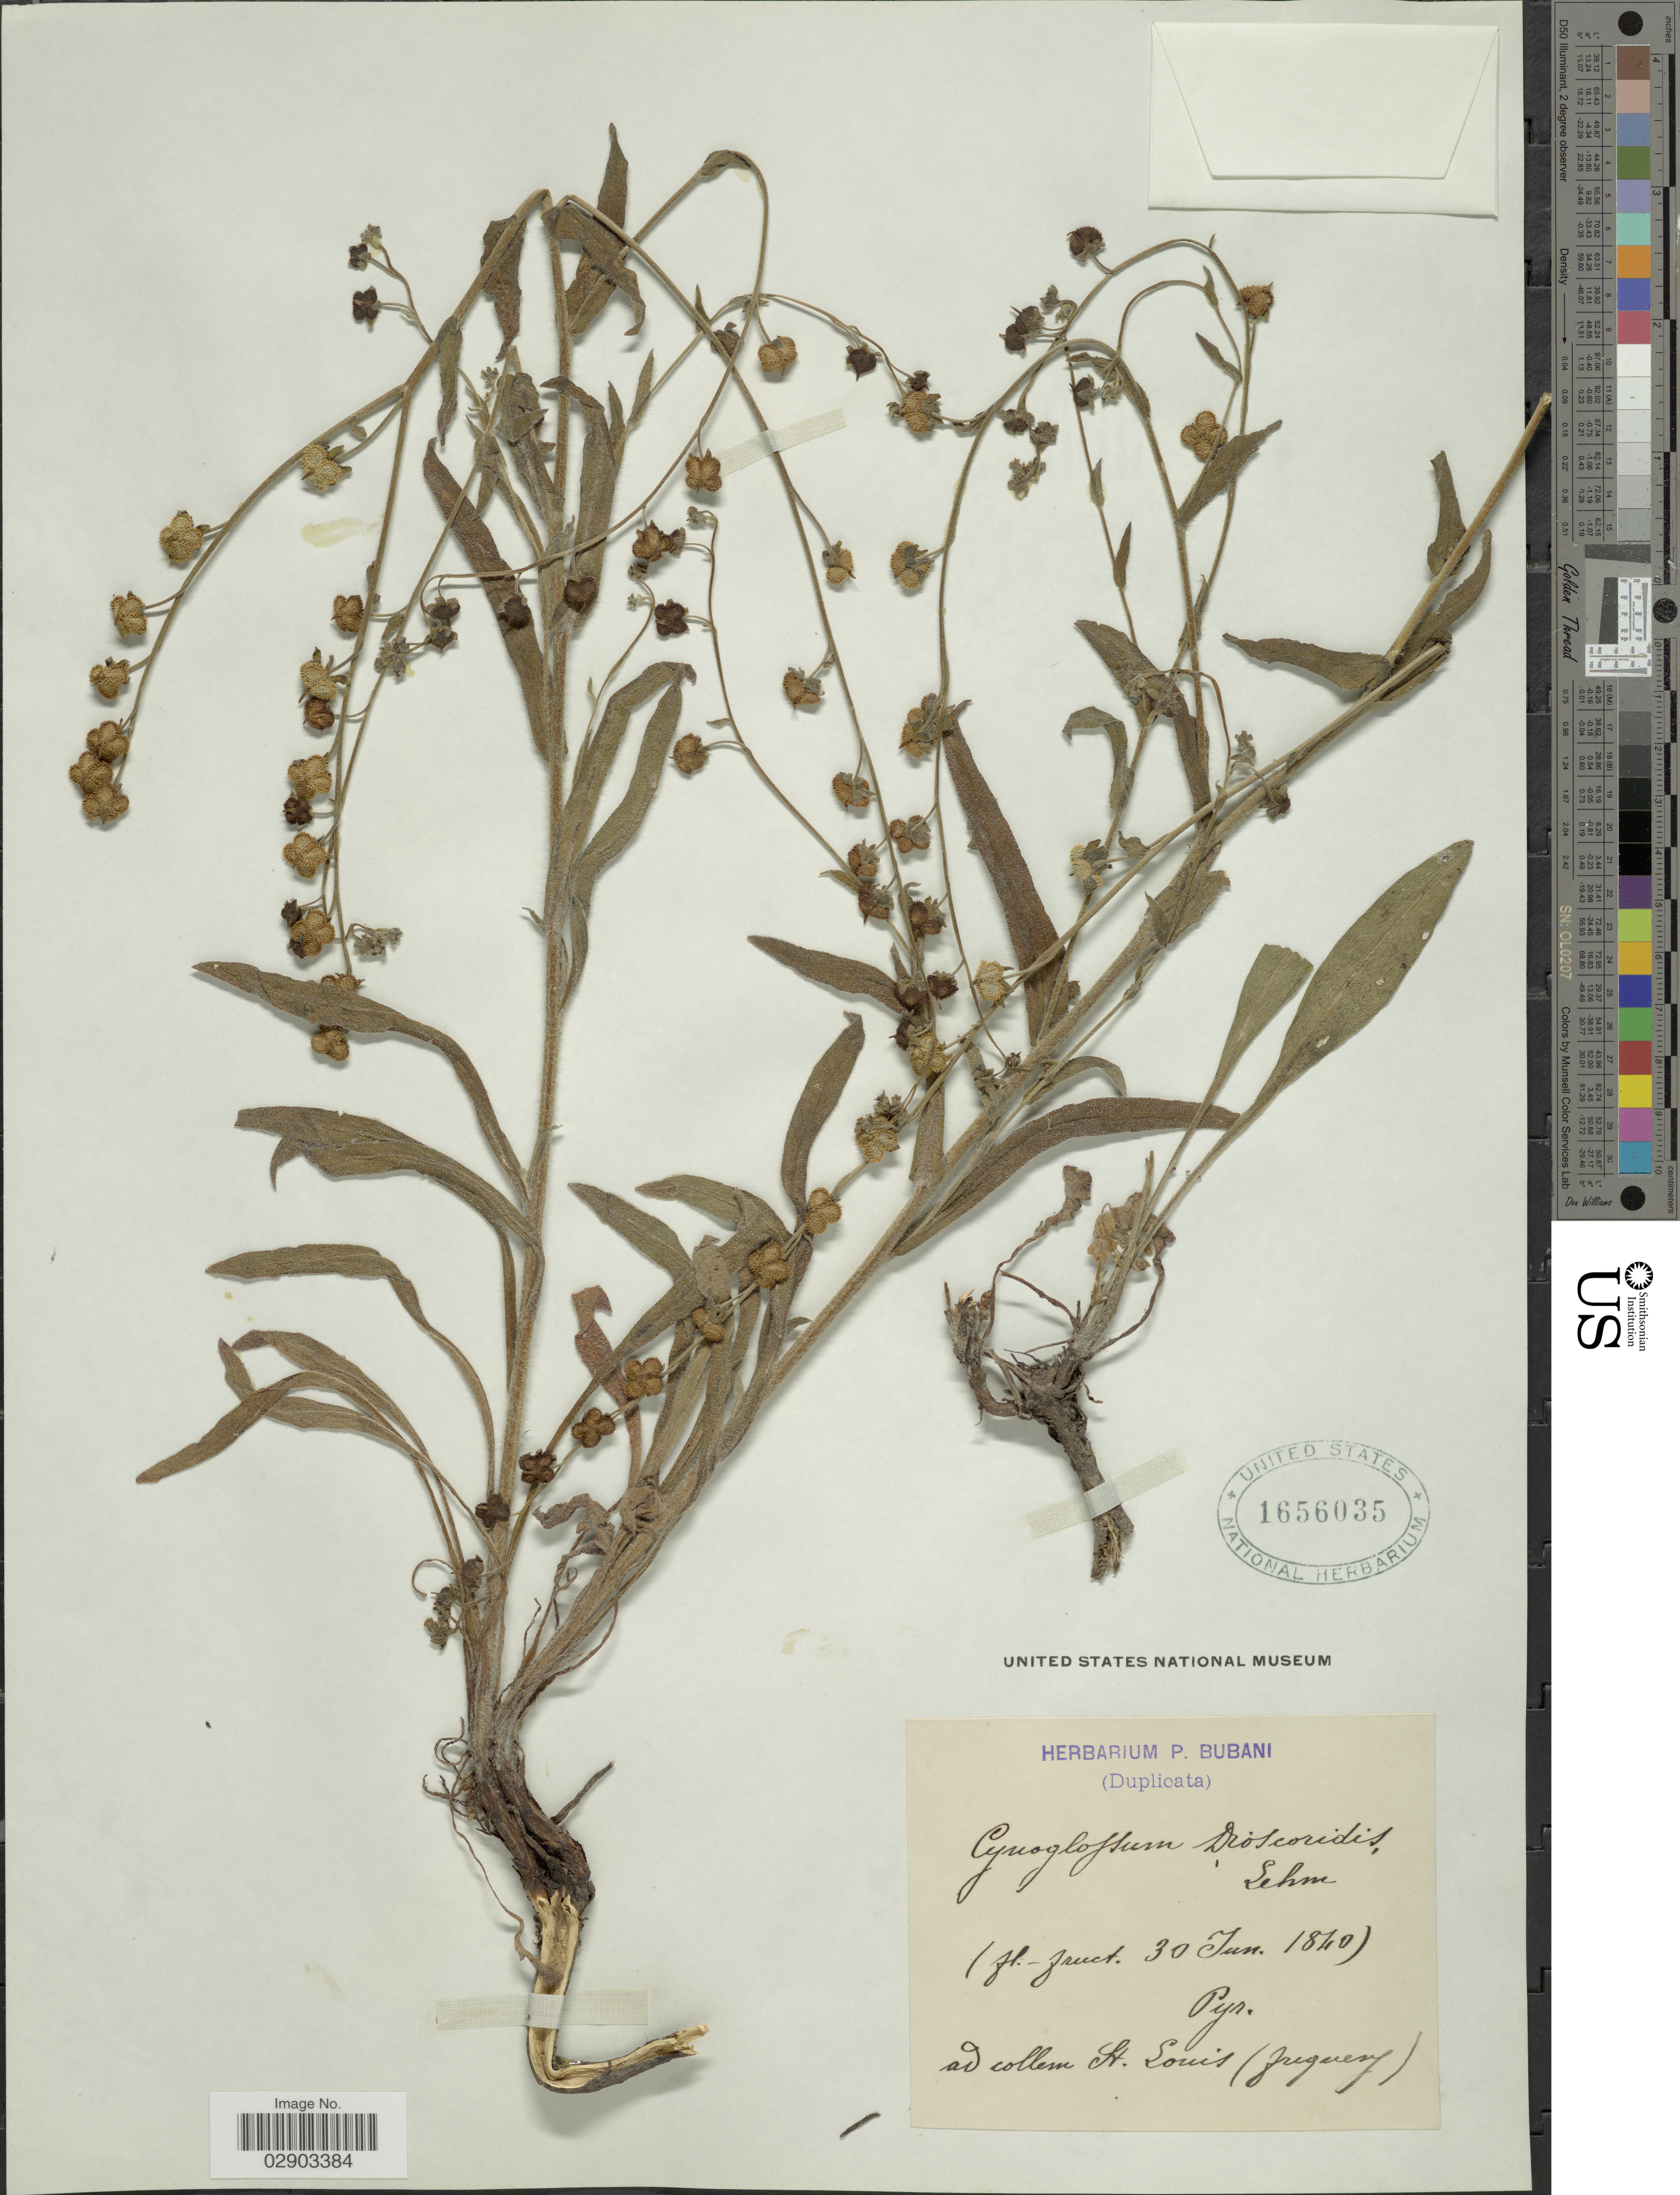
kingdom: Plantae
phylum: Tracheophyta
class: Magnoliopsida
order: Boraginales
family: Boraginaceae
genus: Cynoglossum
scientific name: Cynoglossum dioscoridis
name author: Vill.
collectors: ex herb. P. Bubani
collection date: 1840-06-30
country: France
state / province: Occitanie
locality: Pyr., ad collem St. Louis.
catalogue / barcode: US 1656035